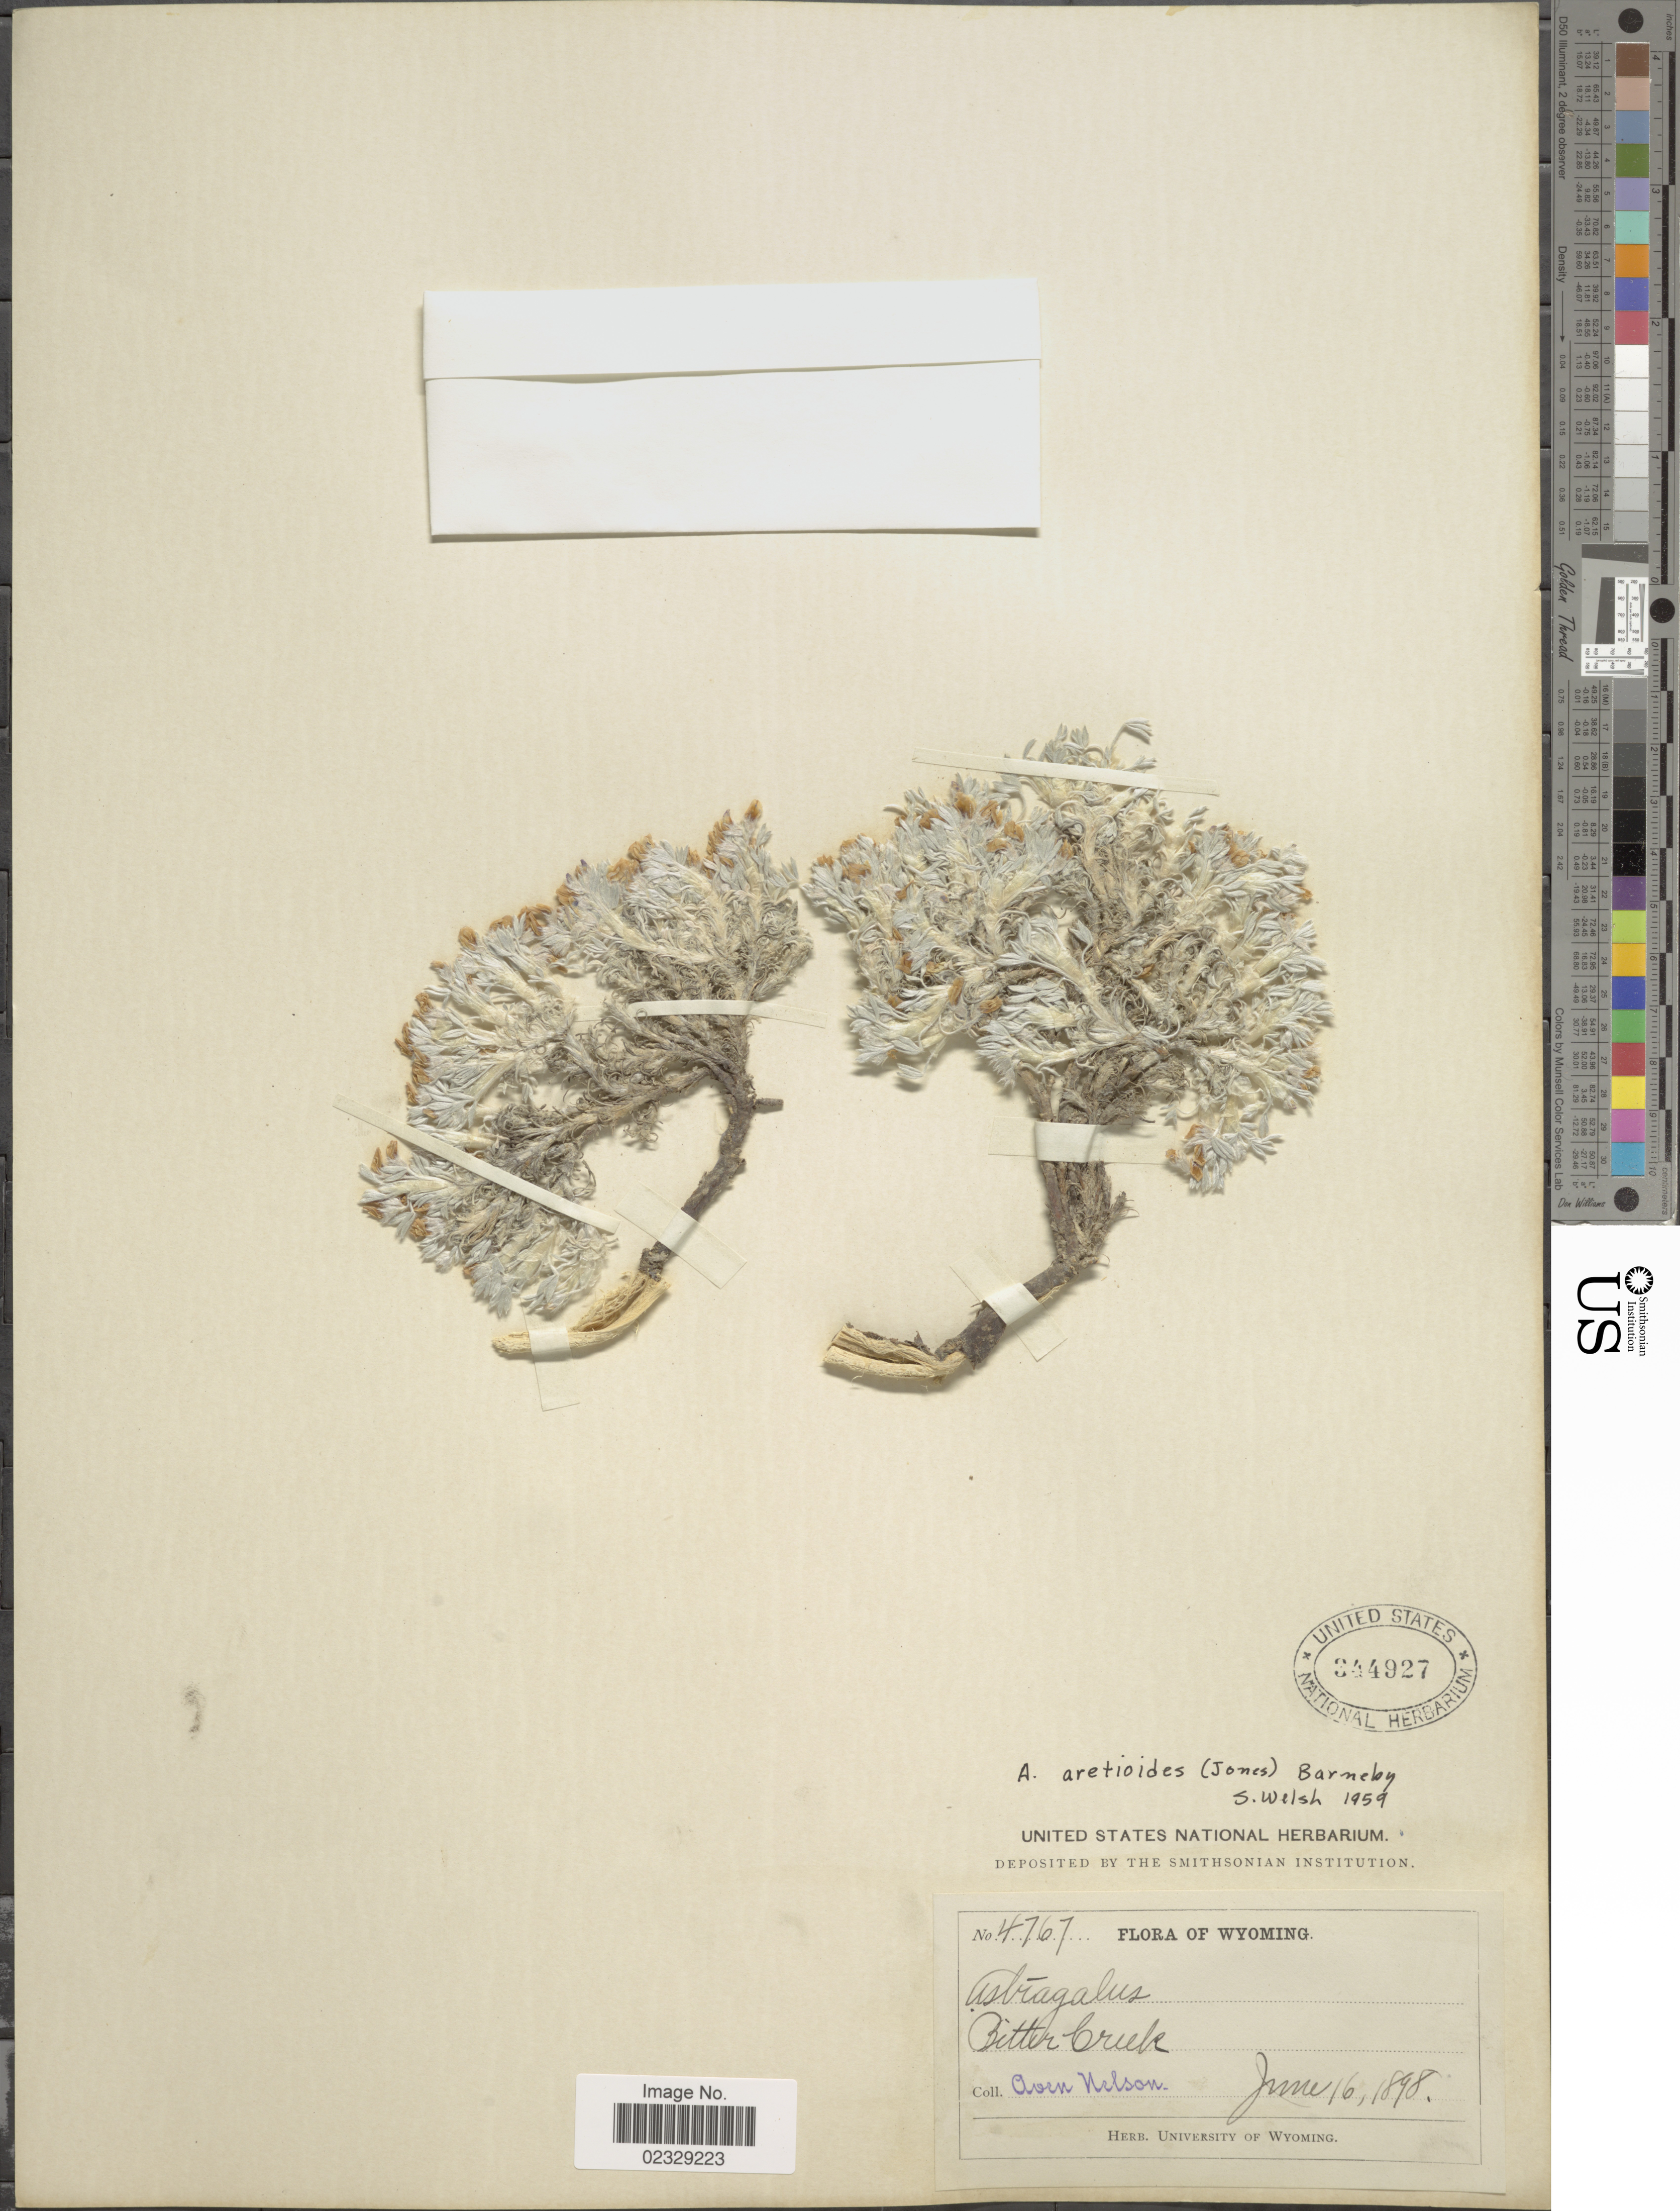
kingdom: Plantae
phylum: Tracheophyta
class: Magnoliopsida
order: Fabales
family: Fabaceae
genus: Astragalus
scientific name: Astragalus aretioides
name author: (M.E. Jones) Barneby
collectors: A. Nelson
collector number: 4767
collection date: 1898-06-16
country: United States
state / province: Wyoming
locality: Bitter Creek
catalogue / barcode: US 344927